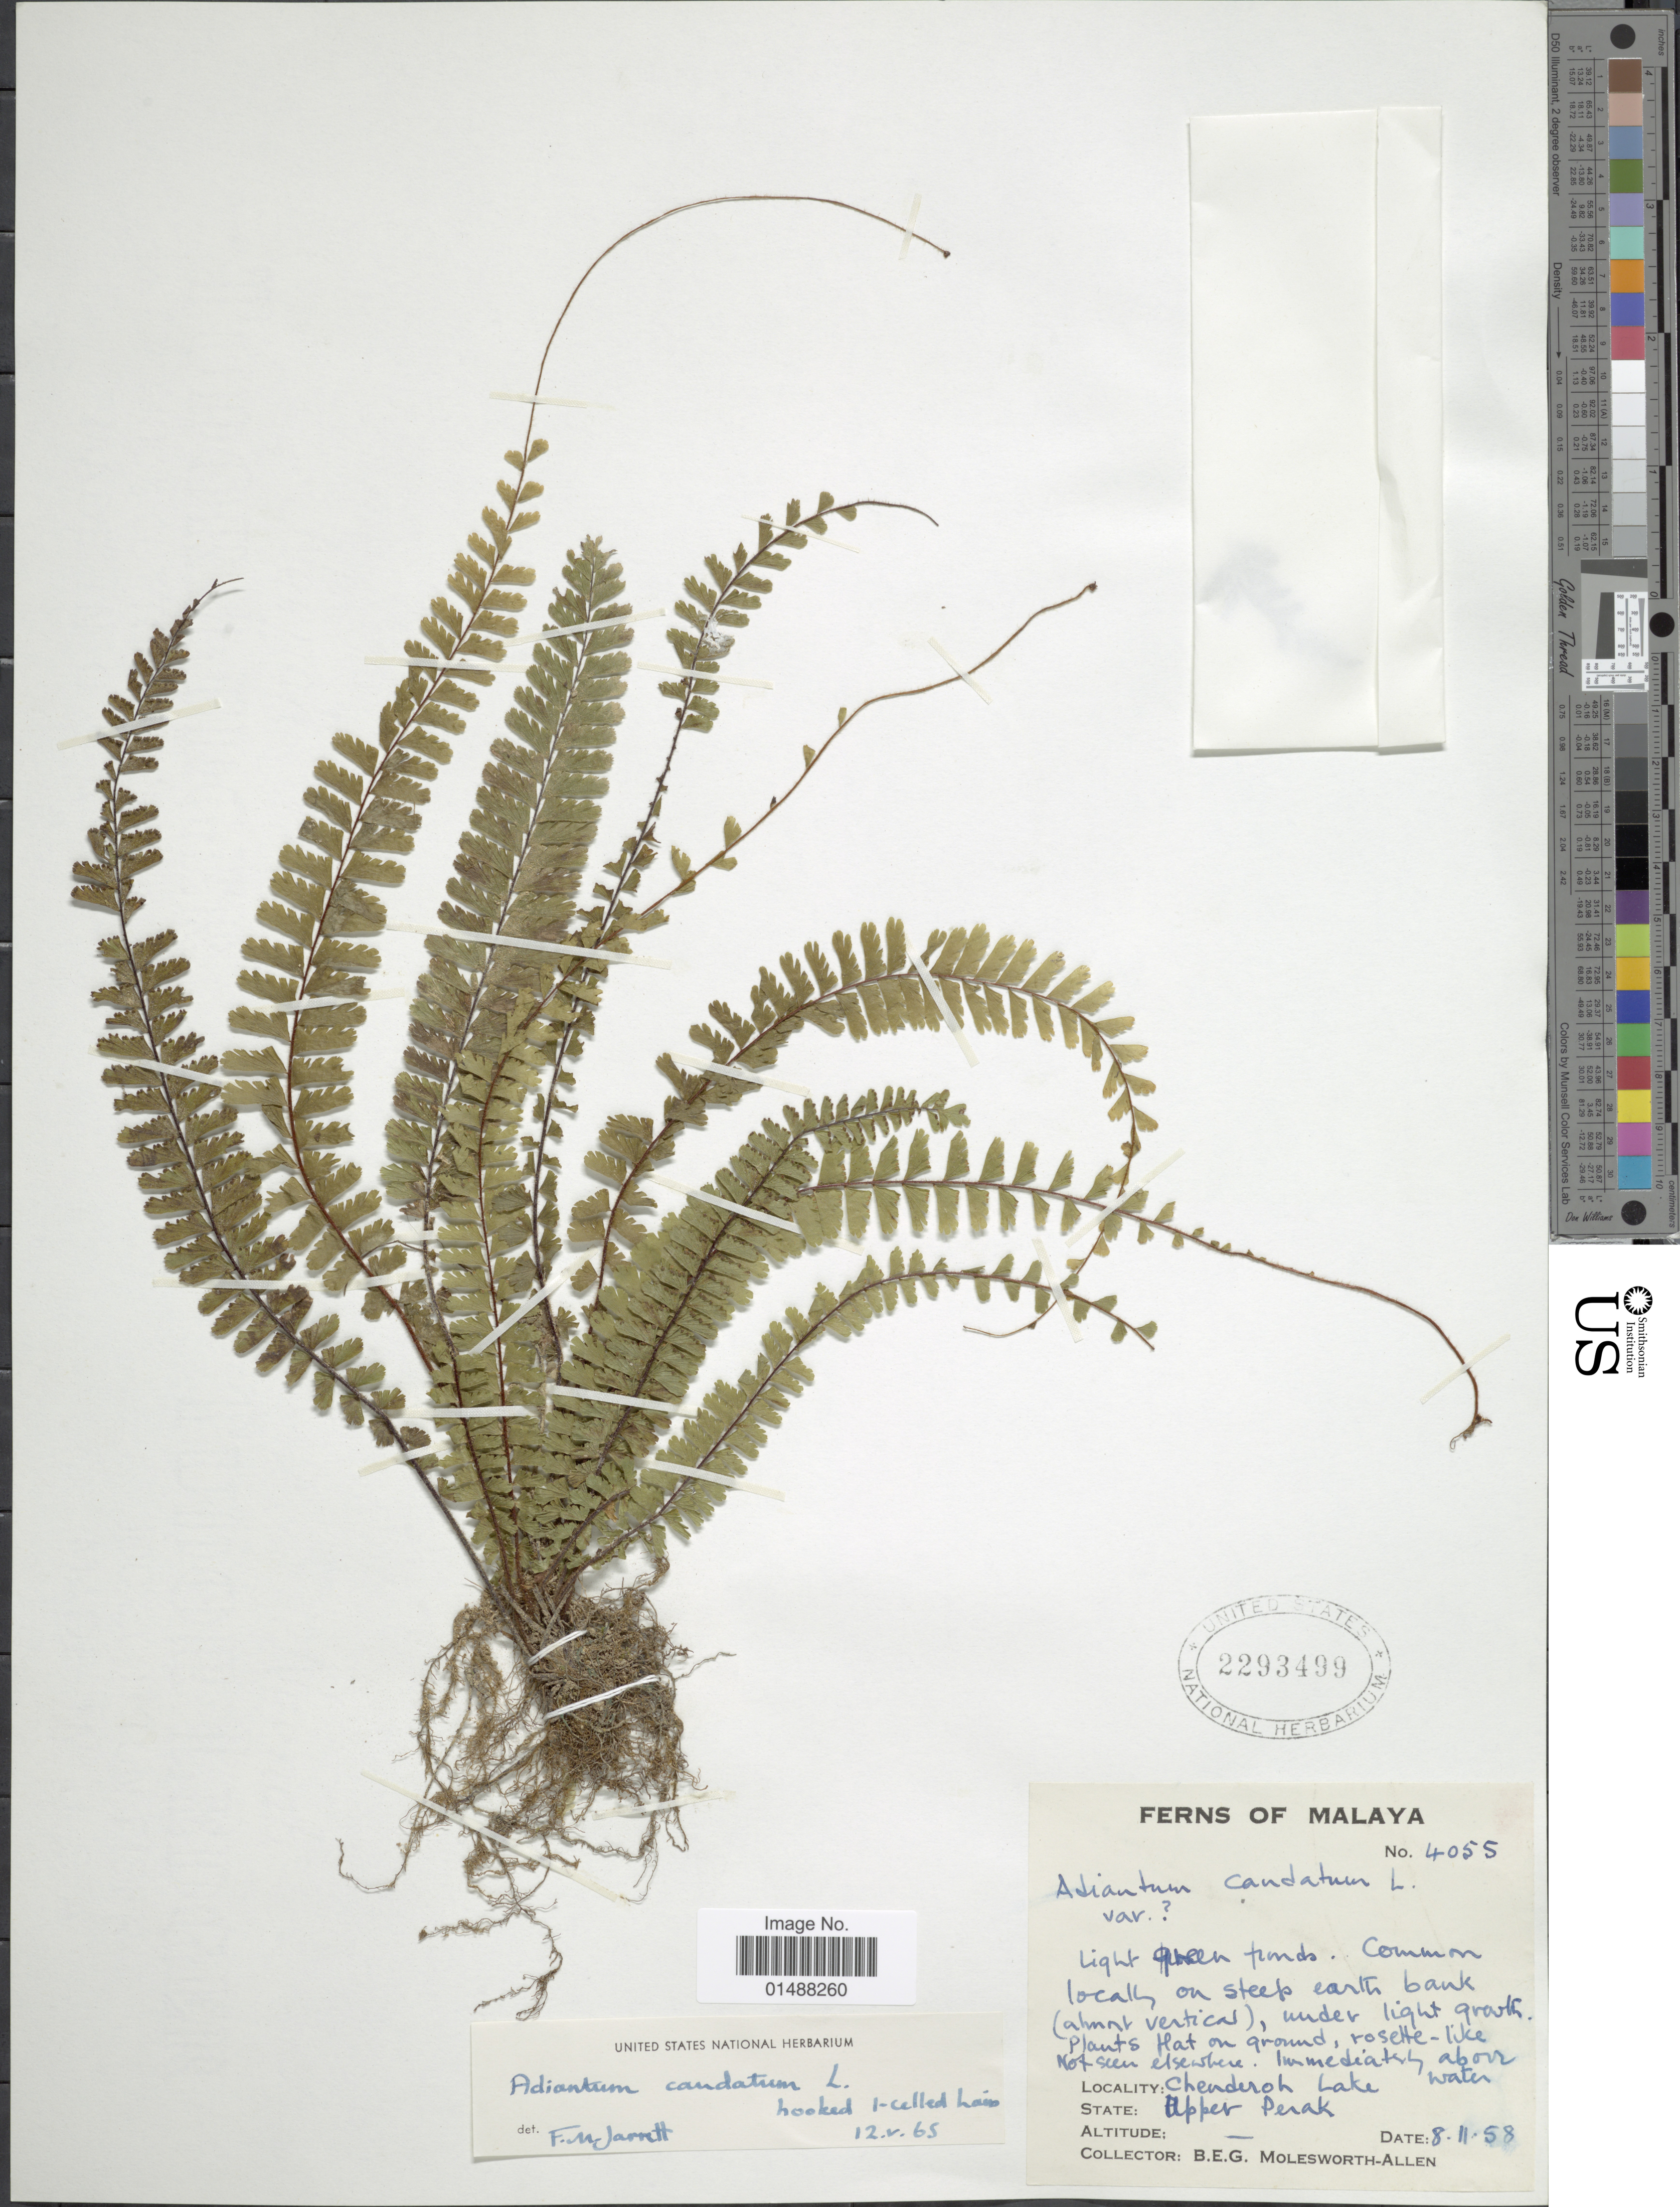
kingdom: Plantae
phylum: Tracheophyta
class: Polypodiopsida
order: Polypodiales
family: Pteridaceae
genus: Adiantum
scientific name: Adiantum caudatum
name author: L.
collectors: B. E. G. Molesworth-Allen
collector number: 4055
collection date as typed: Transcribed d/m/y: 8/11/58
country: Malaysia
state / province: Perak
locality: Malaya, Upper perak, Chenderoh Lake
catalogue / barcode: US 2293499